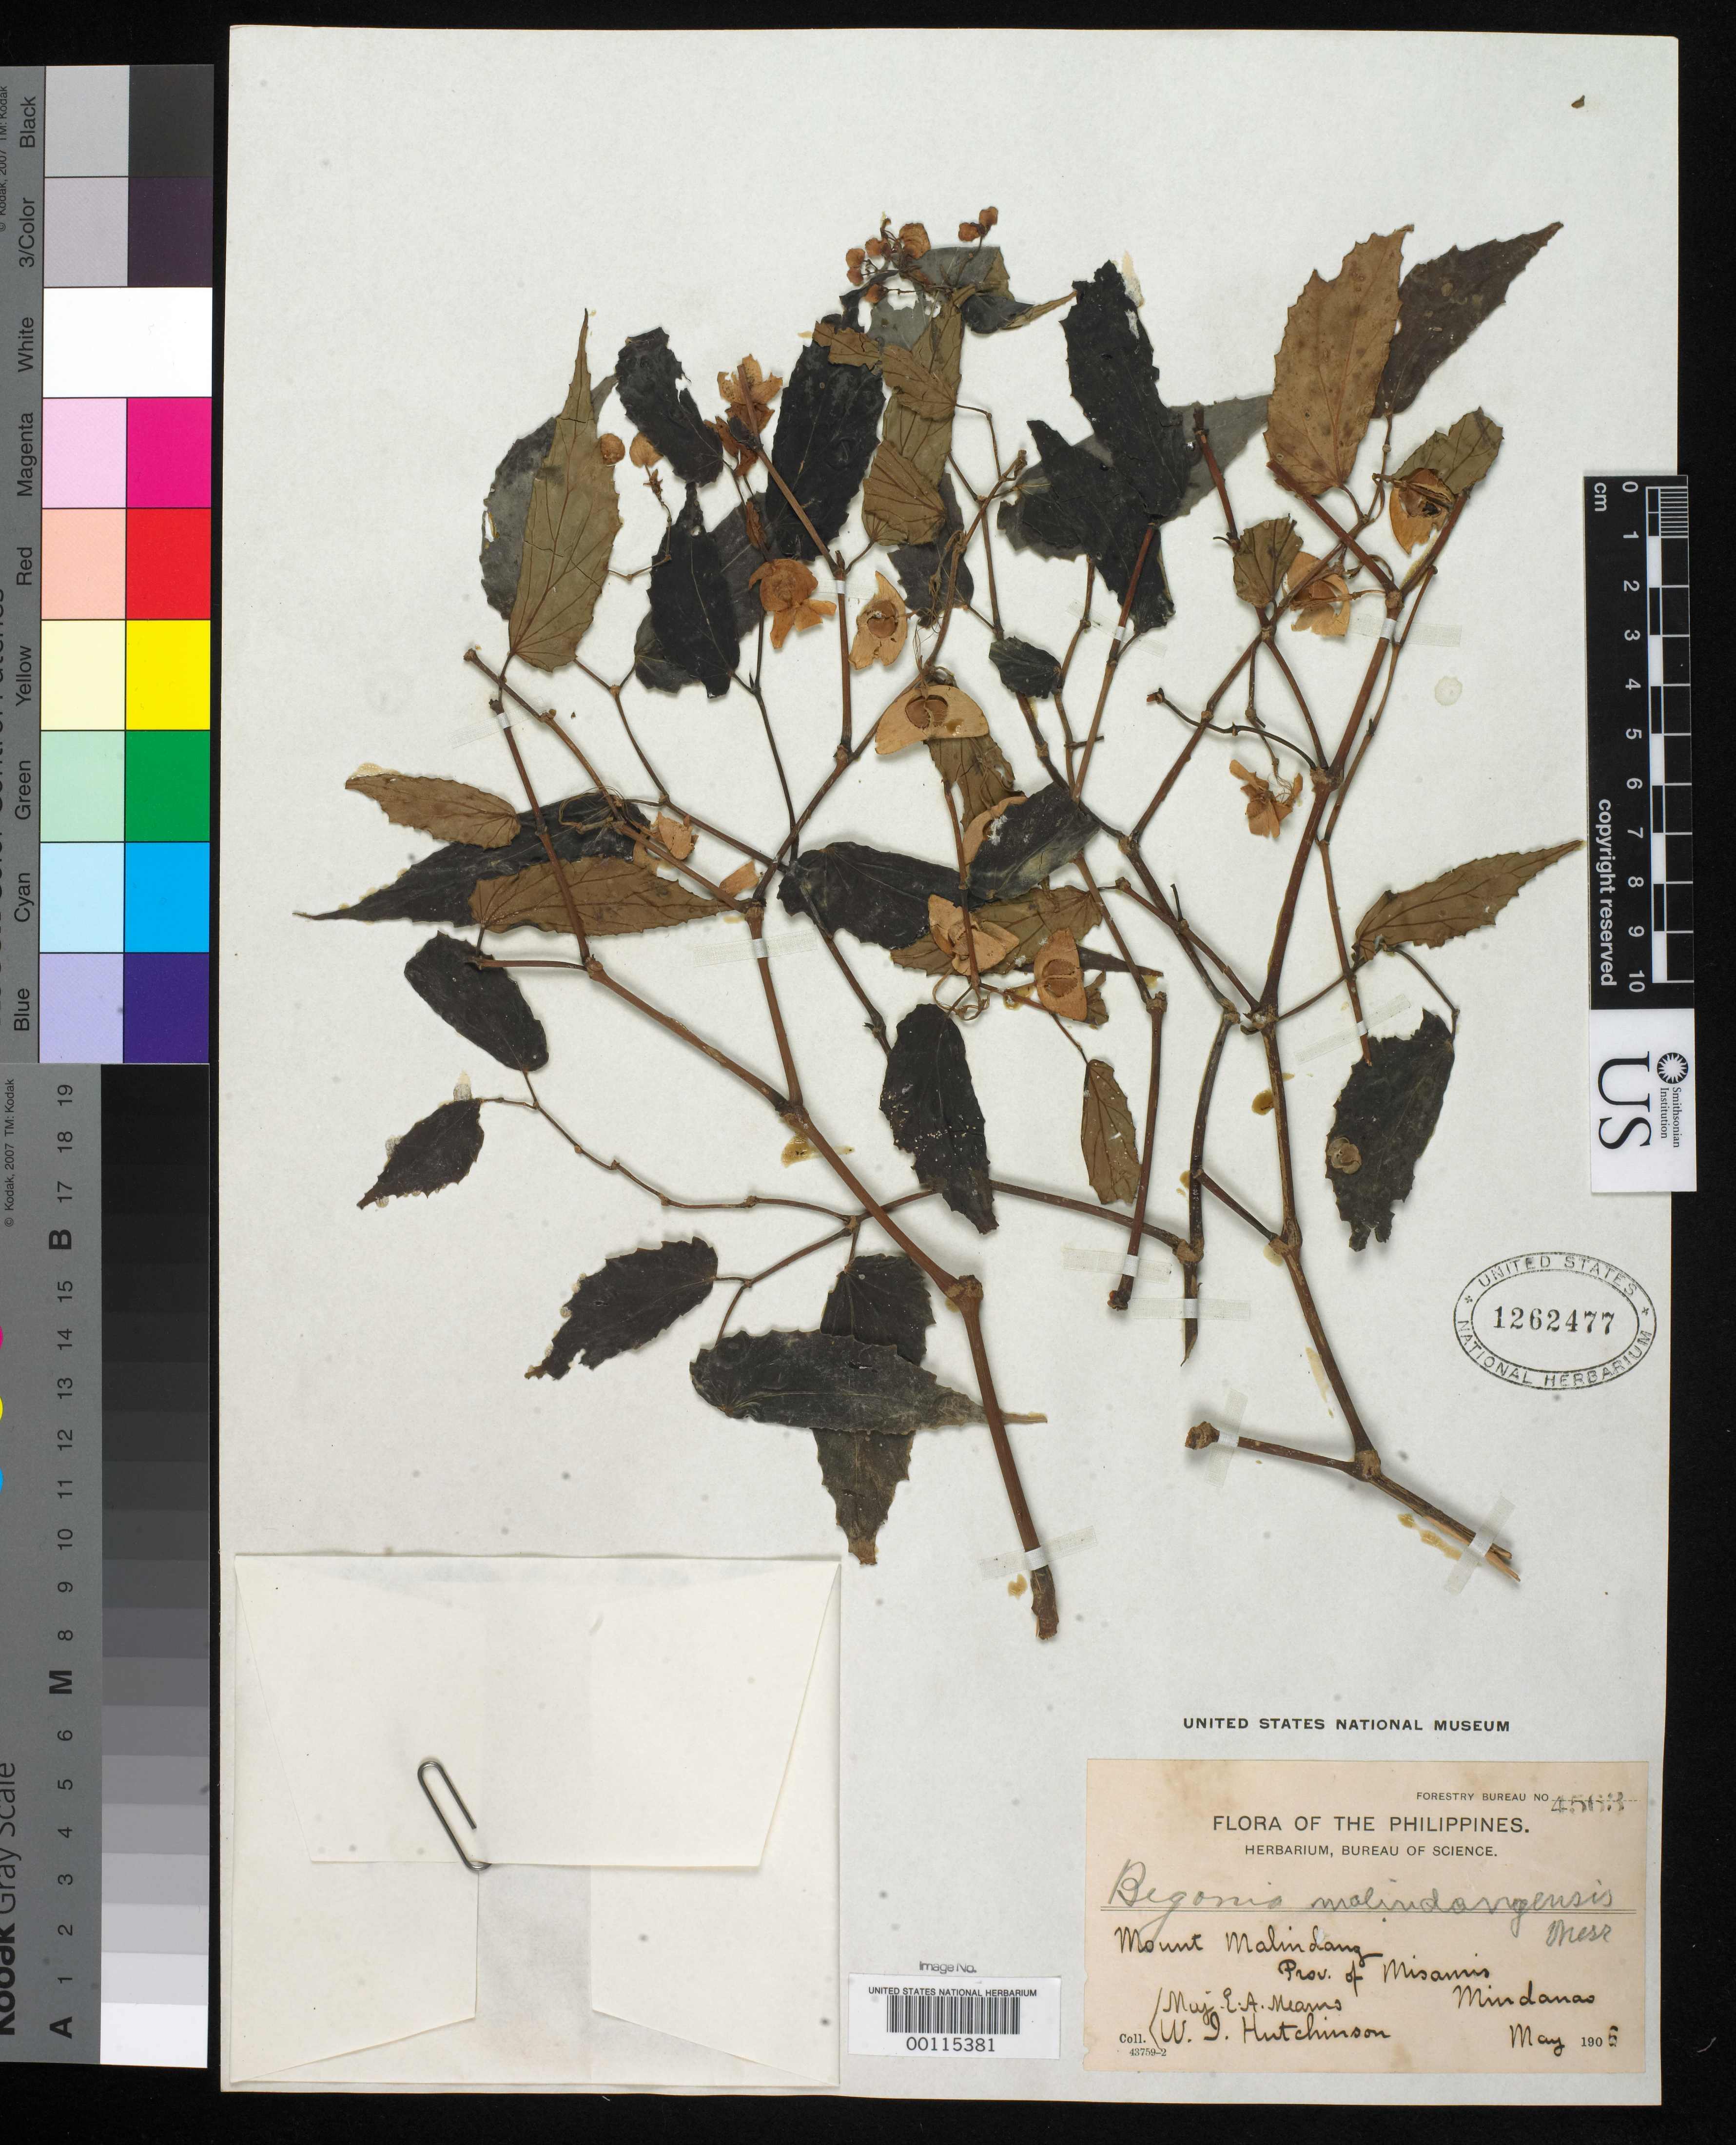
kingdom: Plantae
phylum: Tracheophyta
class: Magnoliopsida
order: Cucurbitales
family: Begoniaceae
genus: Begonia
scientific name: Begonia malindangensis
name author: Merr.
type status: Isotype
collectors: E. A. Mearns & W. I. Hutchinson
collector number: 4563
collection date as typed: May 1906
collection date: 1906-05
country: Philippines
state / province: Northern Mindanao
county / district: Misamis Occidental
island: Mindanao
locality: Mount Malindang.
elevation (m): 1800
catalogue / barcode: US 1262477